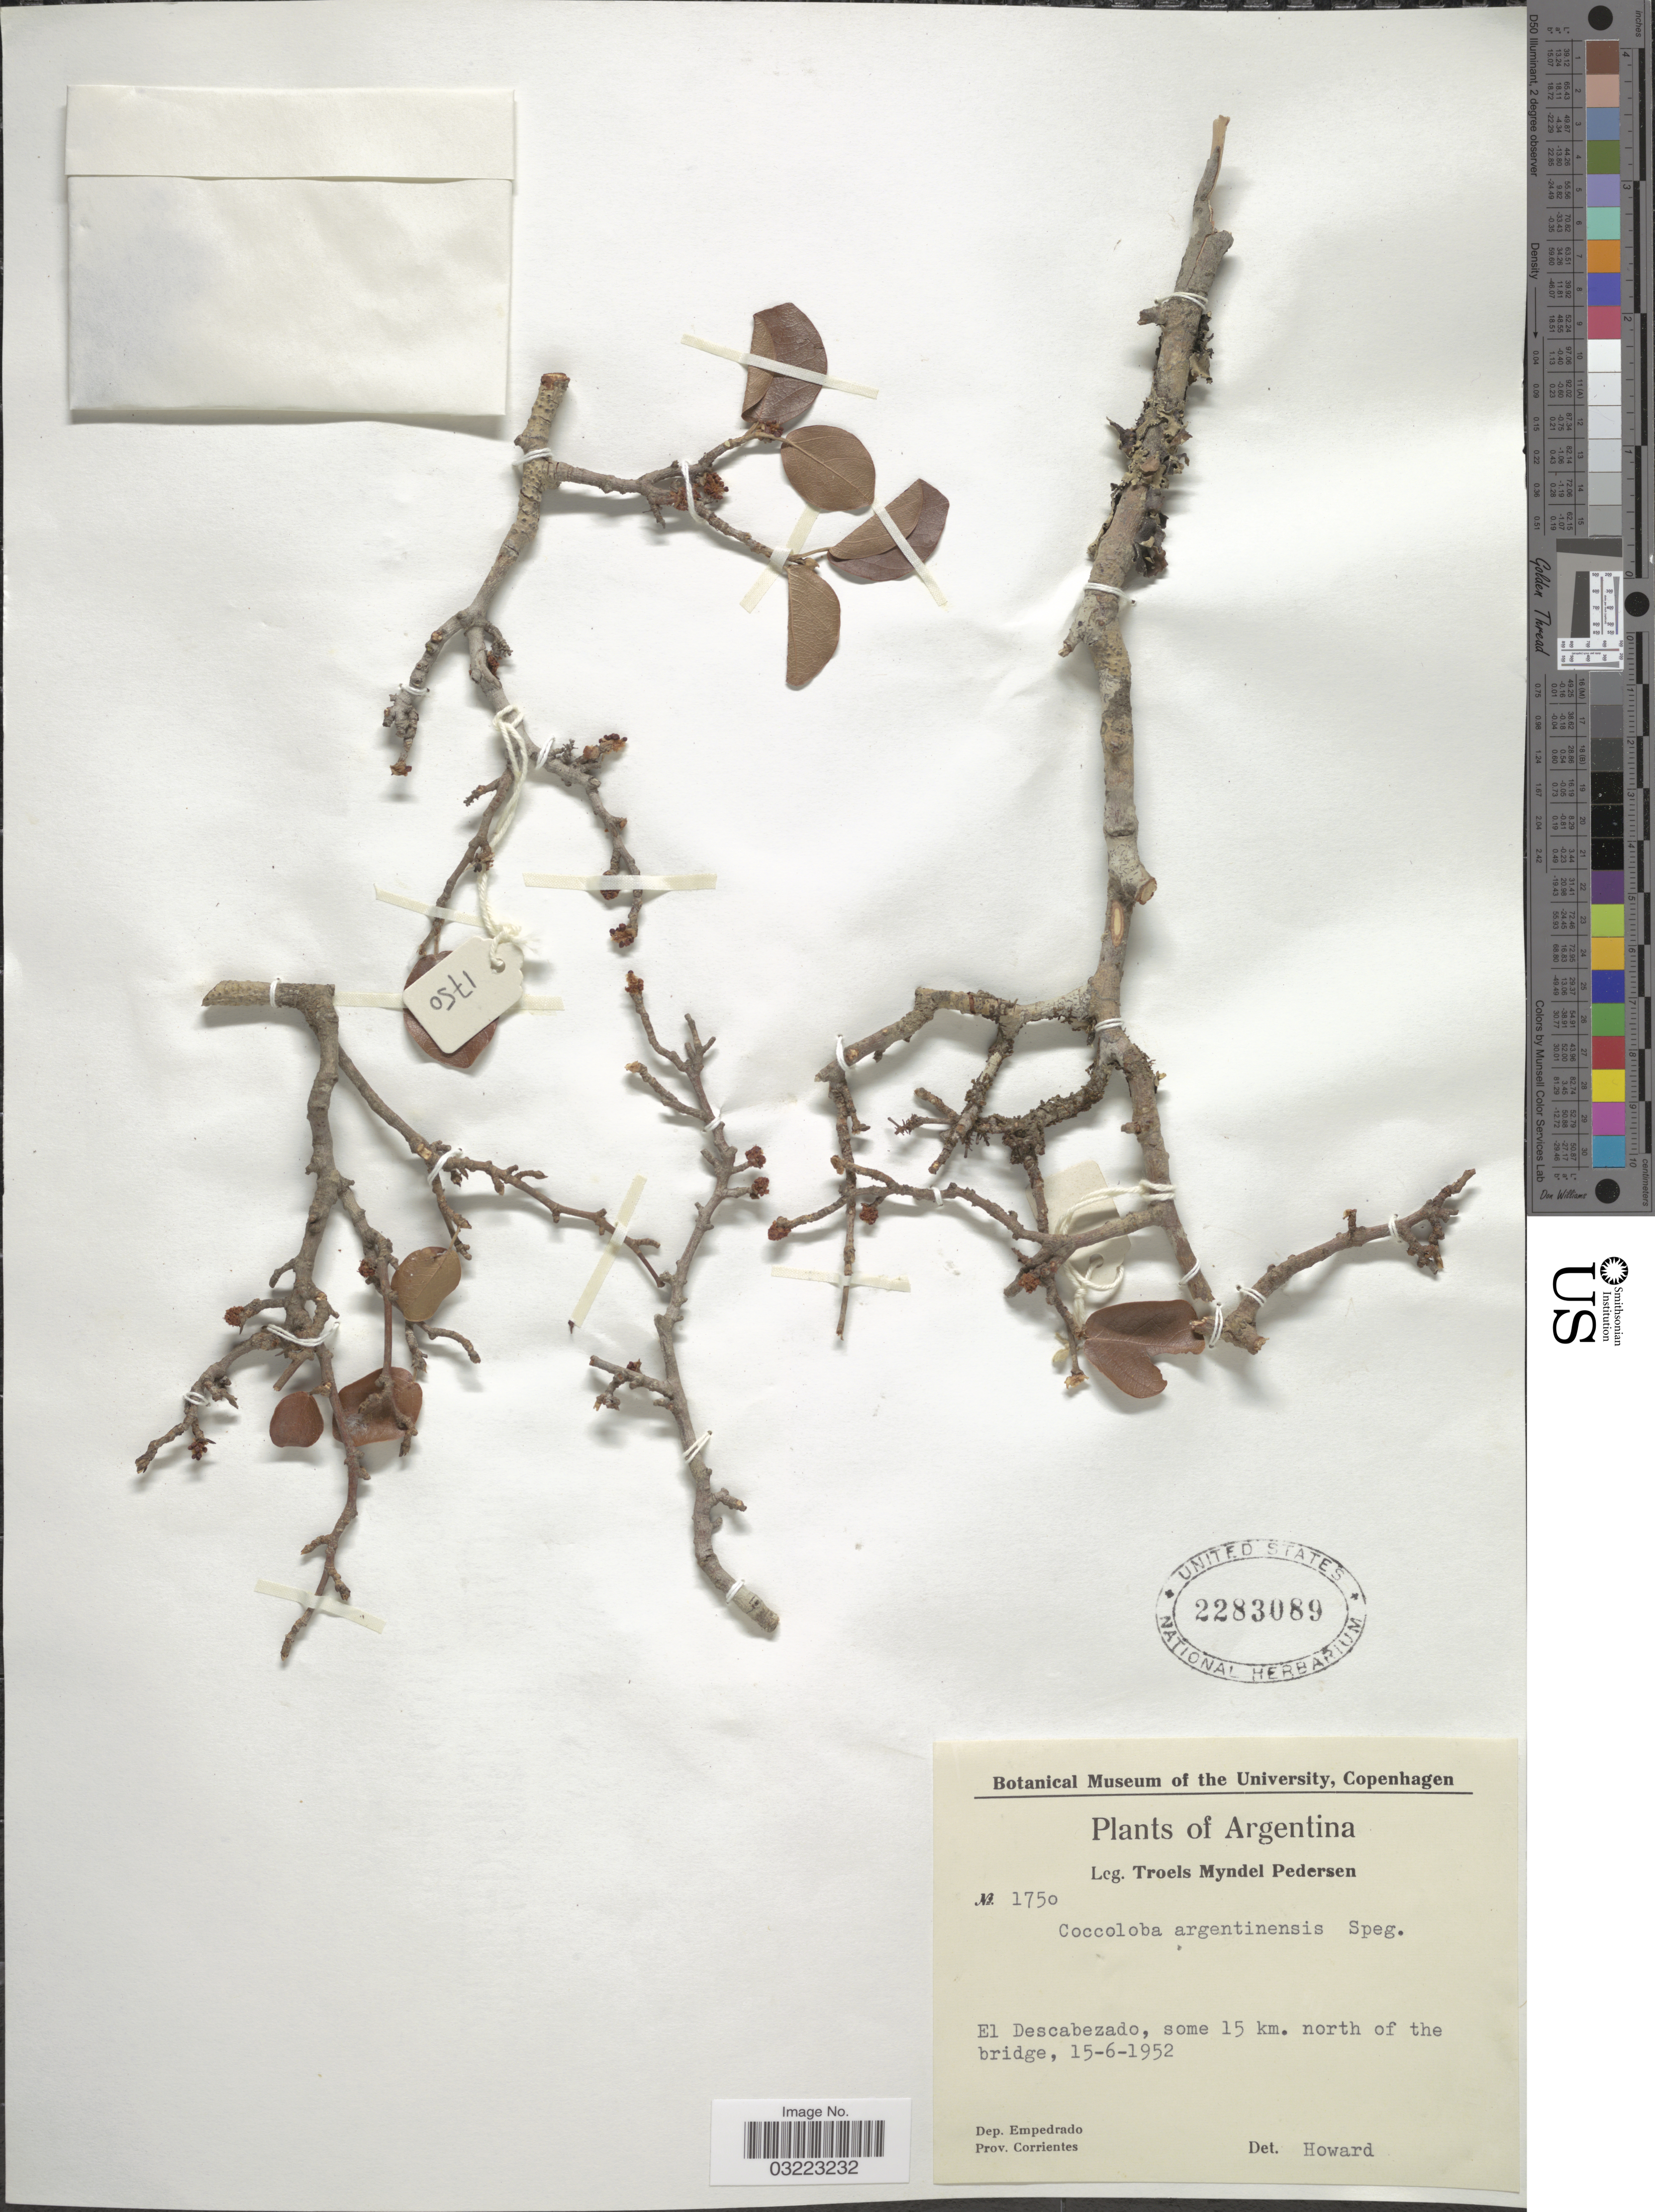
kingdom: Plantae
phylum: Tracheophyta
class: Magnoliopsida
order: Caryophyllales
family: Polygonaceae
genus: Coccoloba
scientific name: Coccoloba argentinensis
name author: Speg.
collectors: T. Pederson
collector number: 1750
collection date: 1952-06-15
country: Argentina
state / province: Corrientes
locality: El Descabezado, some 15 km. north of the bridge. Dep. Empedrado.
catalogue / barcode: US 2283089